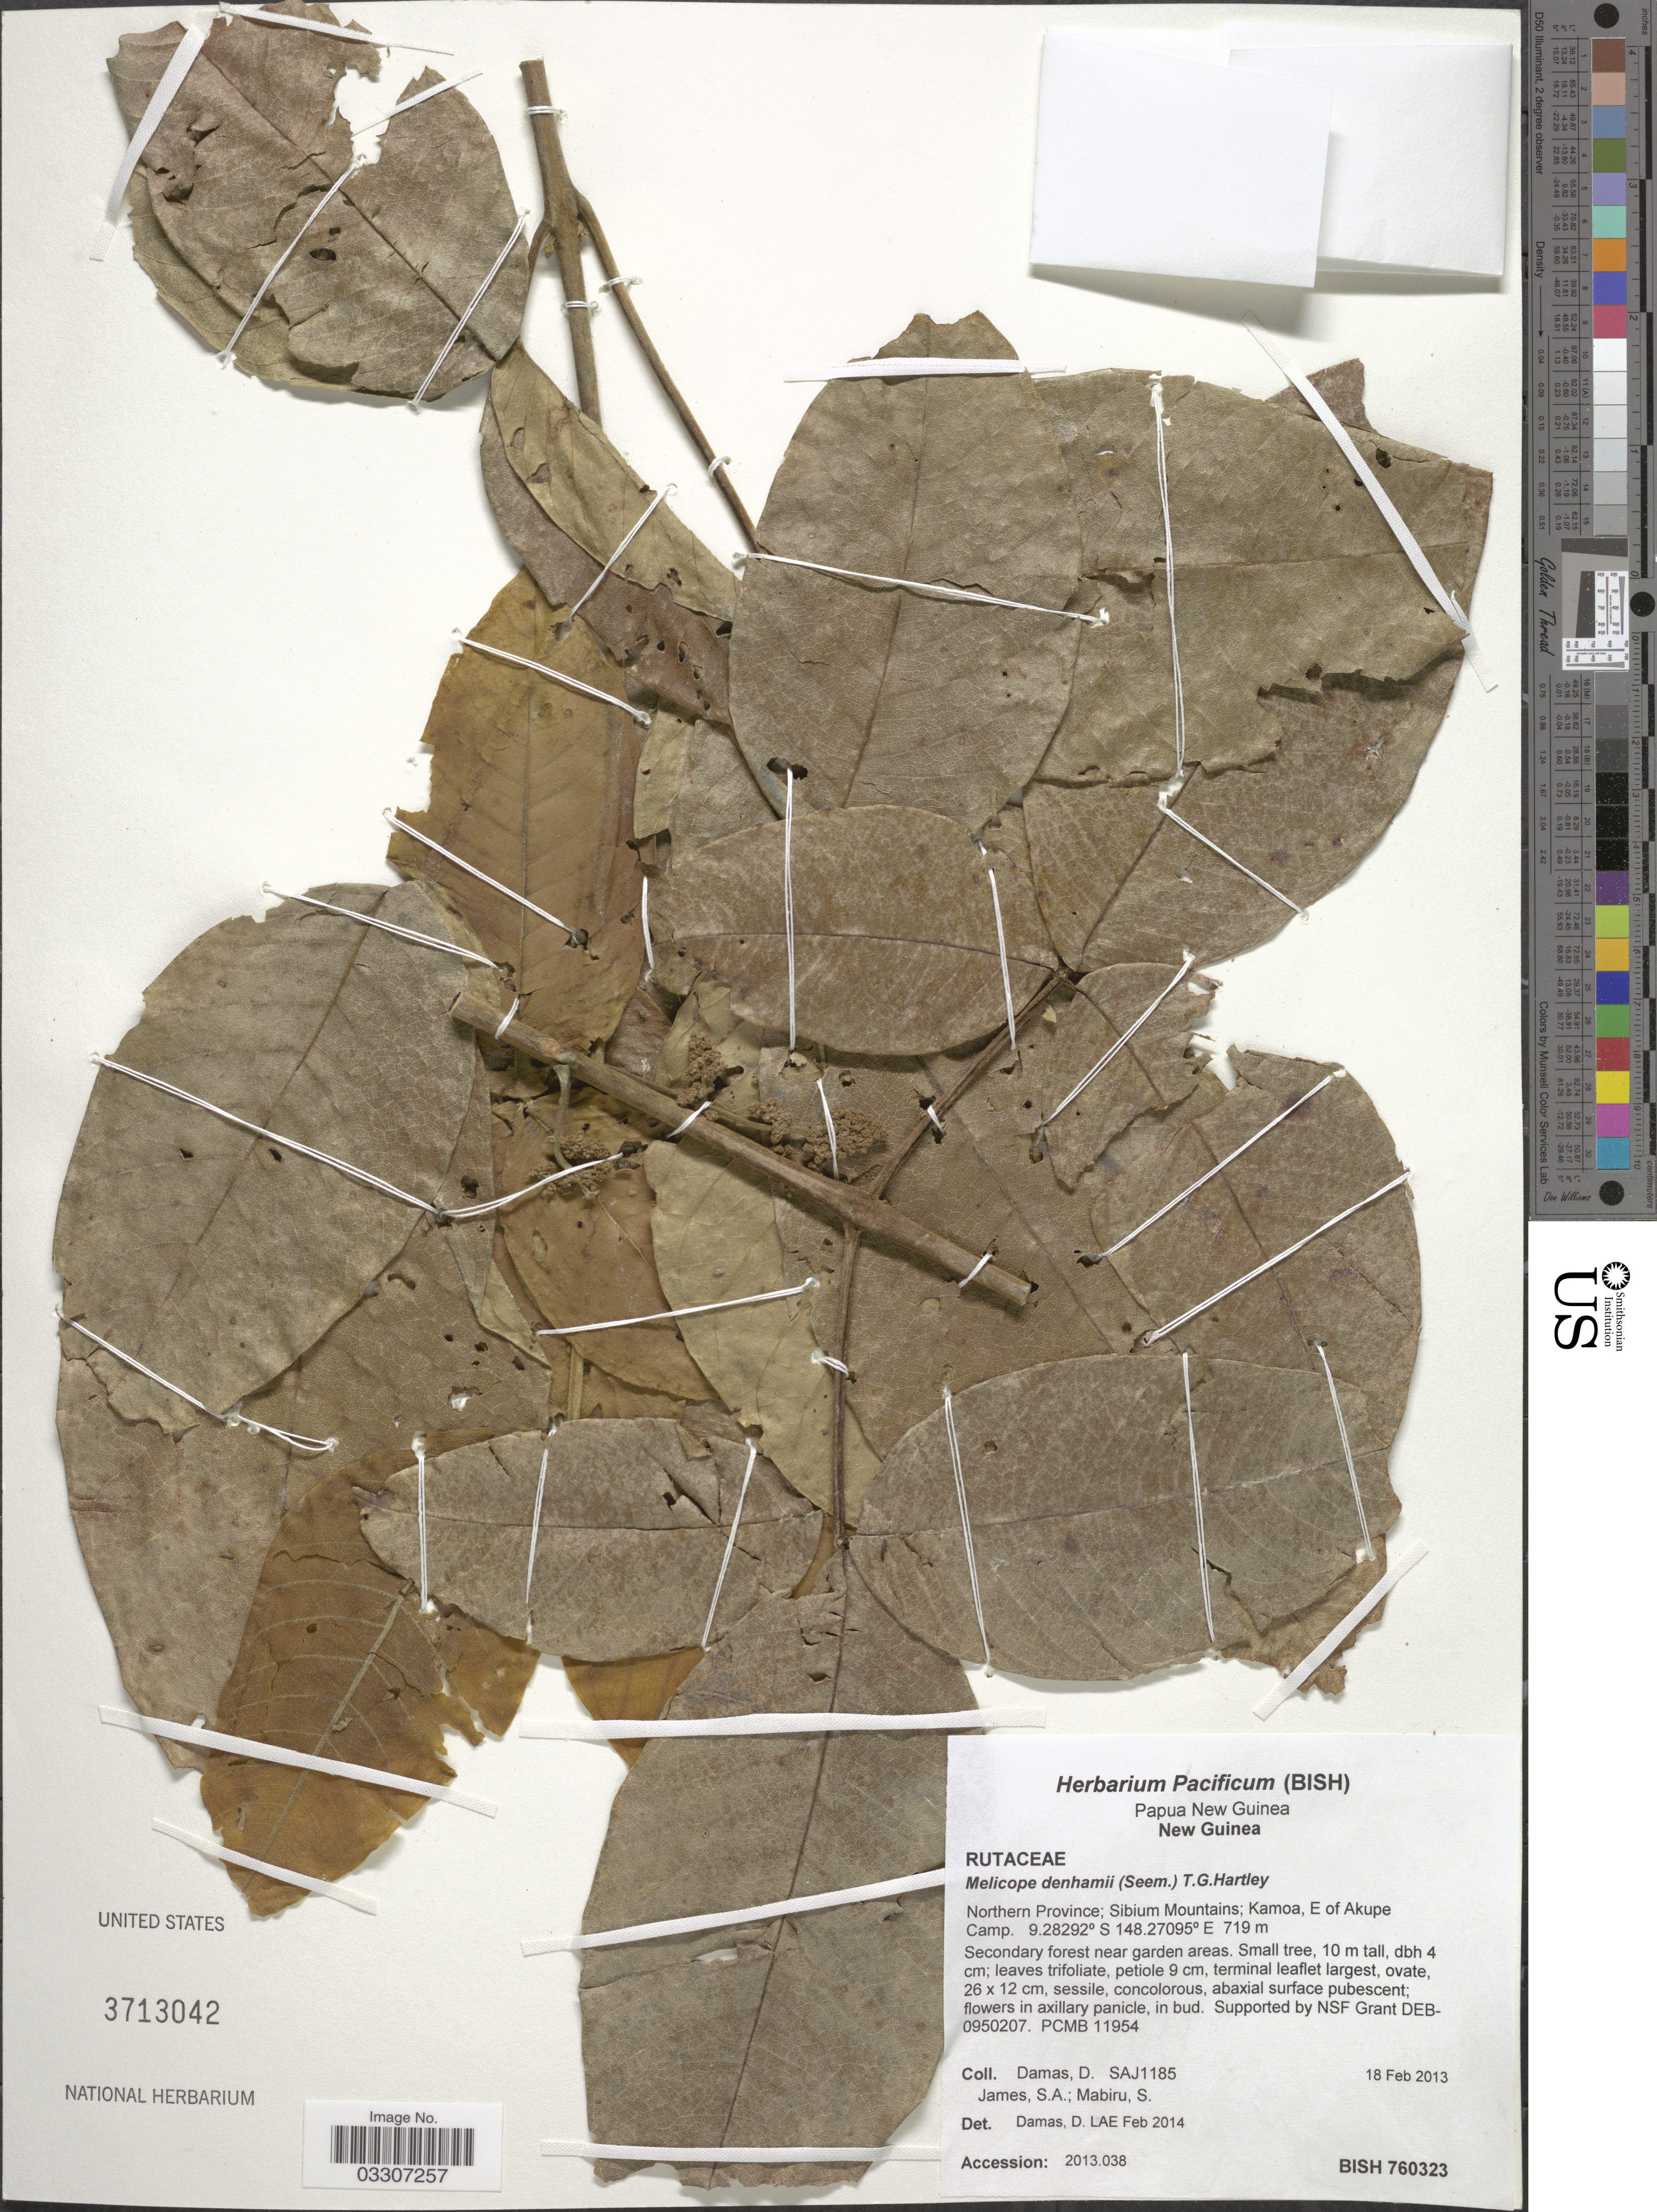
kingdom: Plantae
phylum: Tracheophyta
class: Magnoliopsida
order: Sapindales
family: Rutaceae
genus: Melicope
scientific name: Melicope denhamii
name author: (Seem.) T.G. Hartley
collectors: D. Damas, S. James & S. Mabiru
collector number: SAJ1185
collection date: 2013-02-18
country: Papua New Guinea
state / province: Northern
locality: New Guinea. Sibium Mountains; Kamoa, E of Akupe Camp.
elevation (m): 719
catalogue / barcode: US 3713042